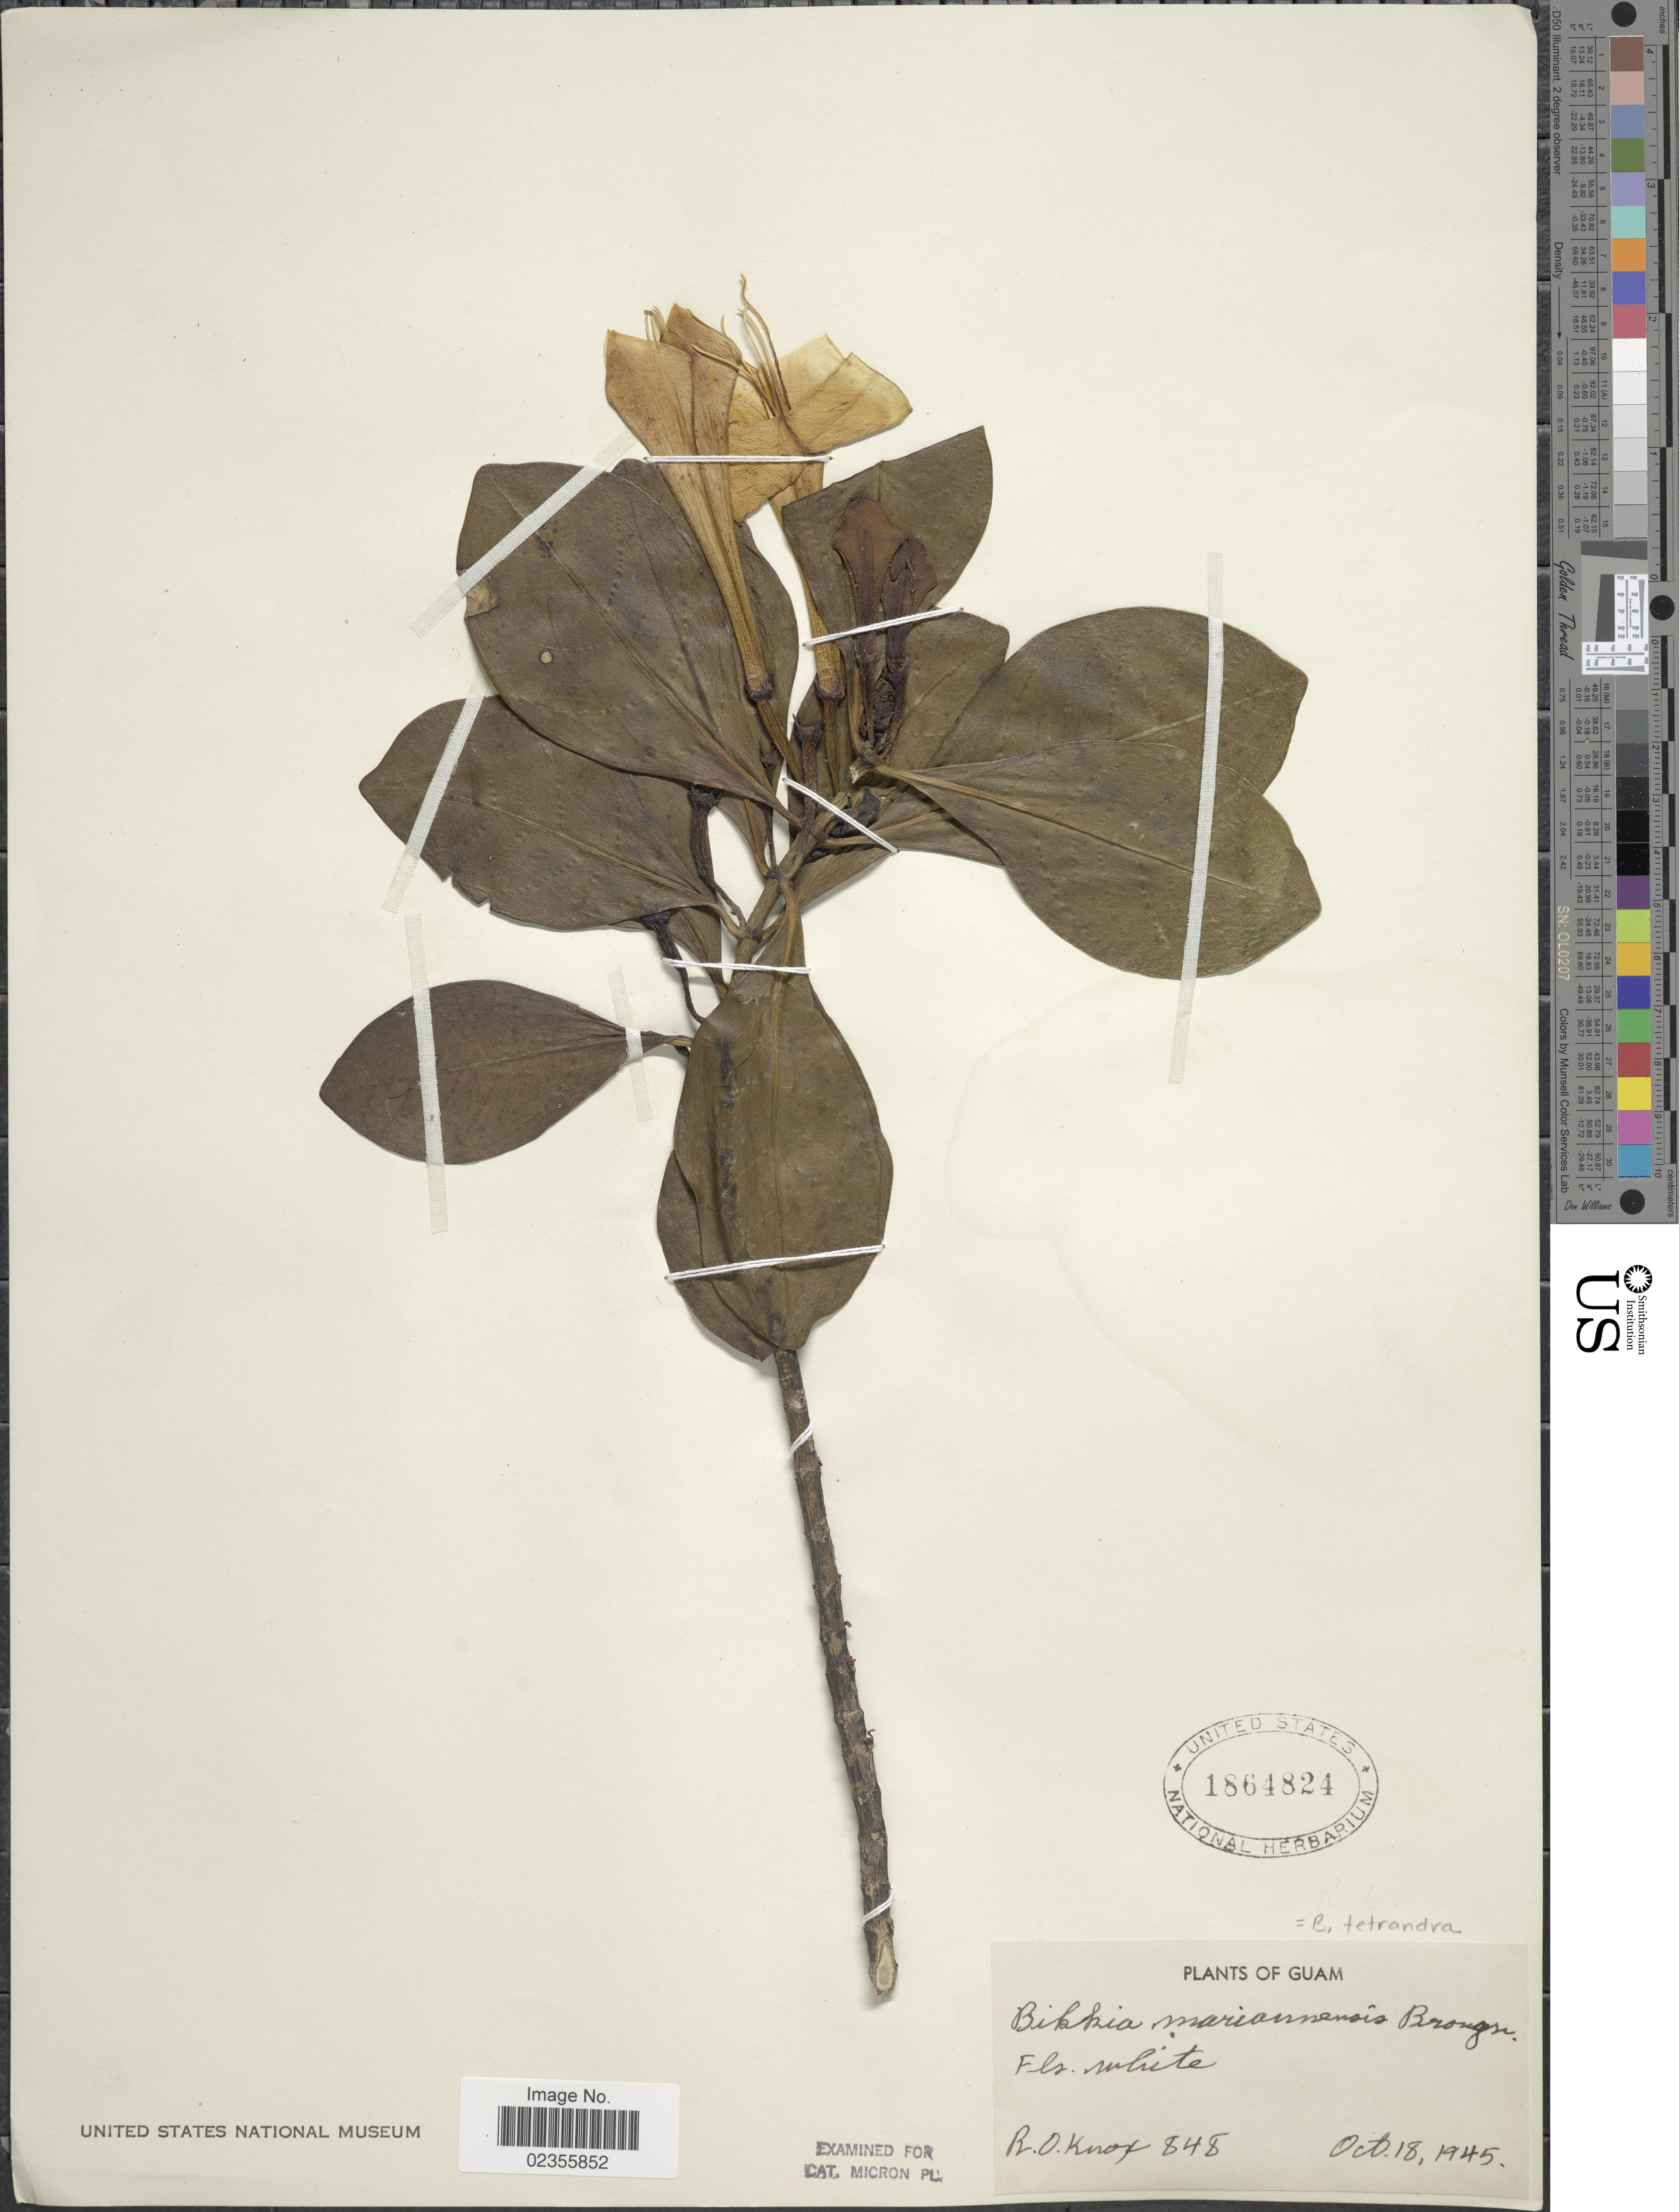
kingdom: Plantae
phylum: Tracheophyta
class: Magnoliopsida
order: Gentianales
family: Rubiaceae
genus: Bikkia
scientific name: Bikkia tetrandra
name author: (L. f.) A. Rich.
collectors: R. O. Knox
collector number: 848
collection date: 1945-10-18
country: Guam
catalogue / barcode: US 1864824